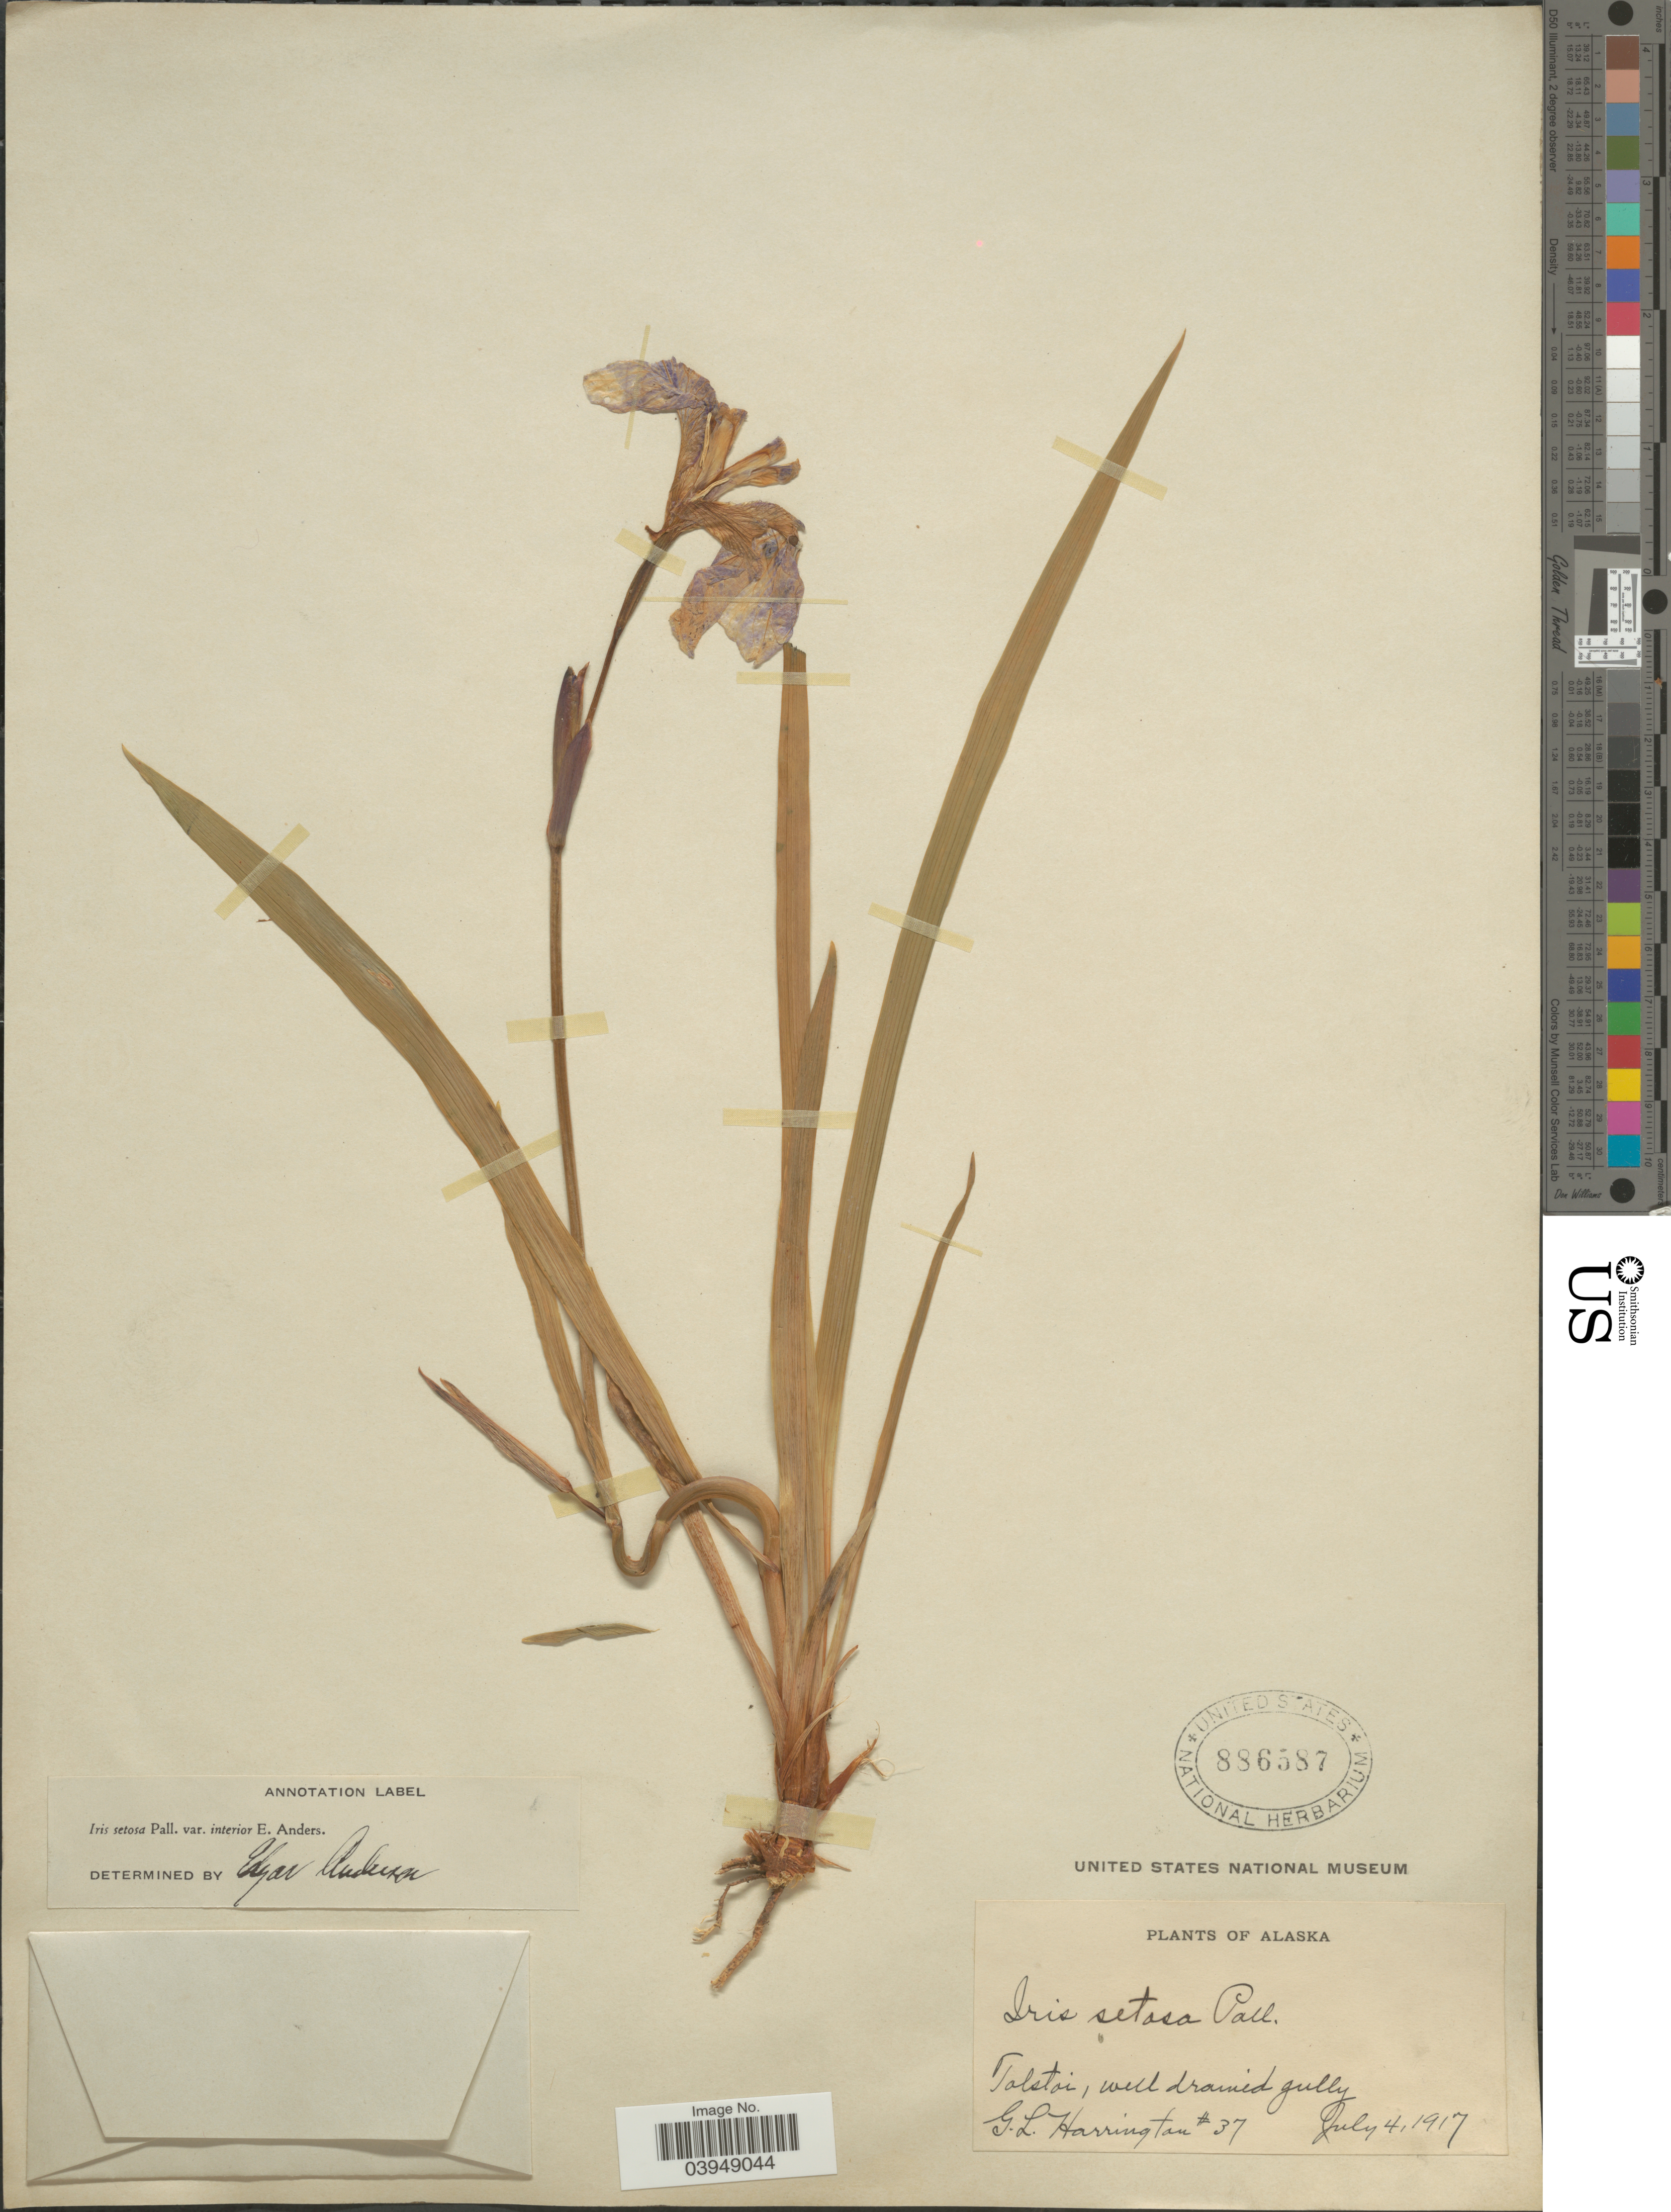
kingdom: Plantae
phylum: Tracheophyta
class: Liliopsida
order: Asparagales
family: Iridaceae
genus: Iris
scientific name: Iris setosa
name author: Pall. ex Link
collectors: G. Harrington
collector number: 37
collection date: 1917-07-04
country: United States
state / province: Alaska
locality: Tolstoi, well drained gully.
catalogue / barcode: US 886587